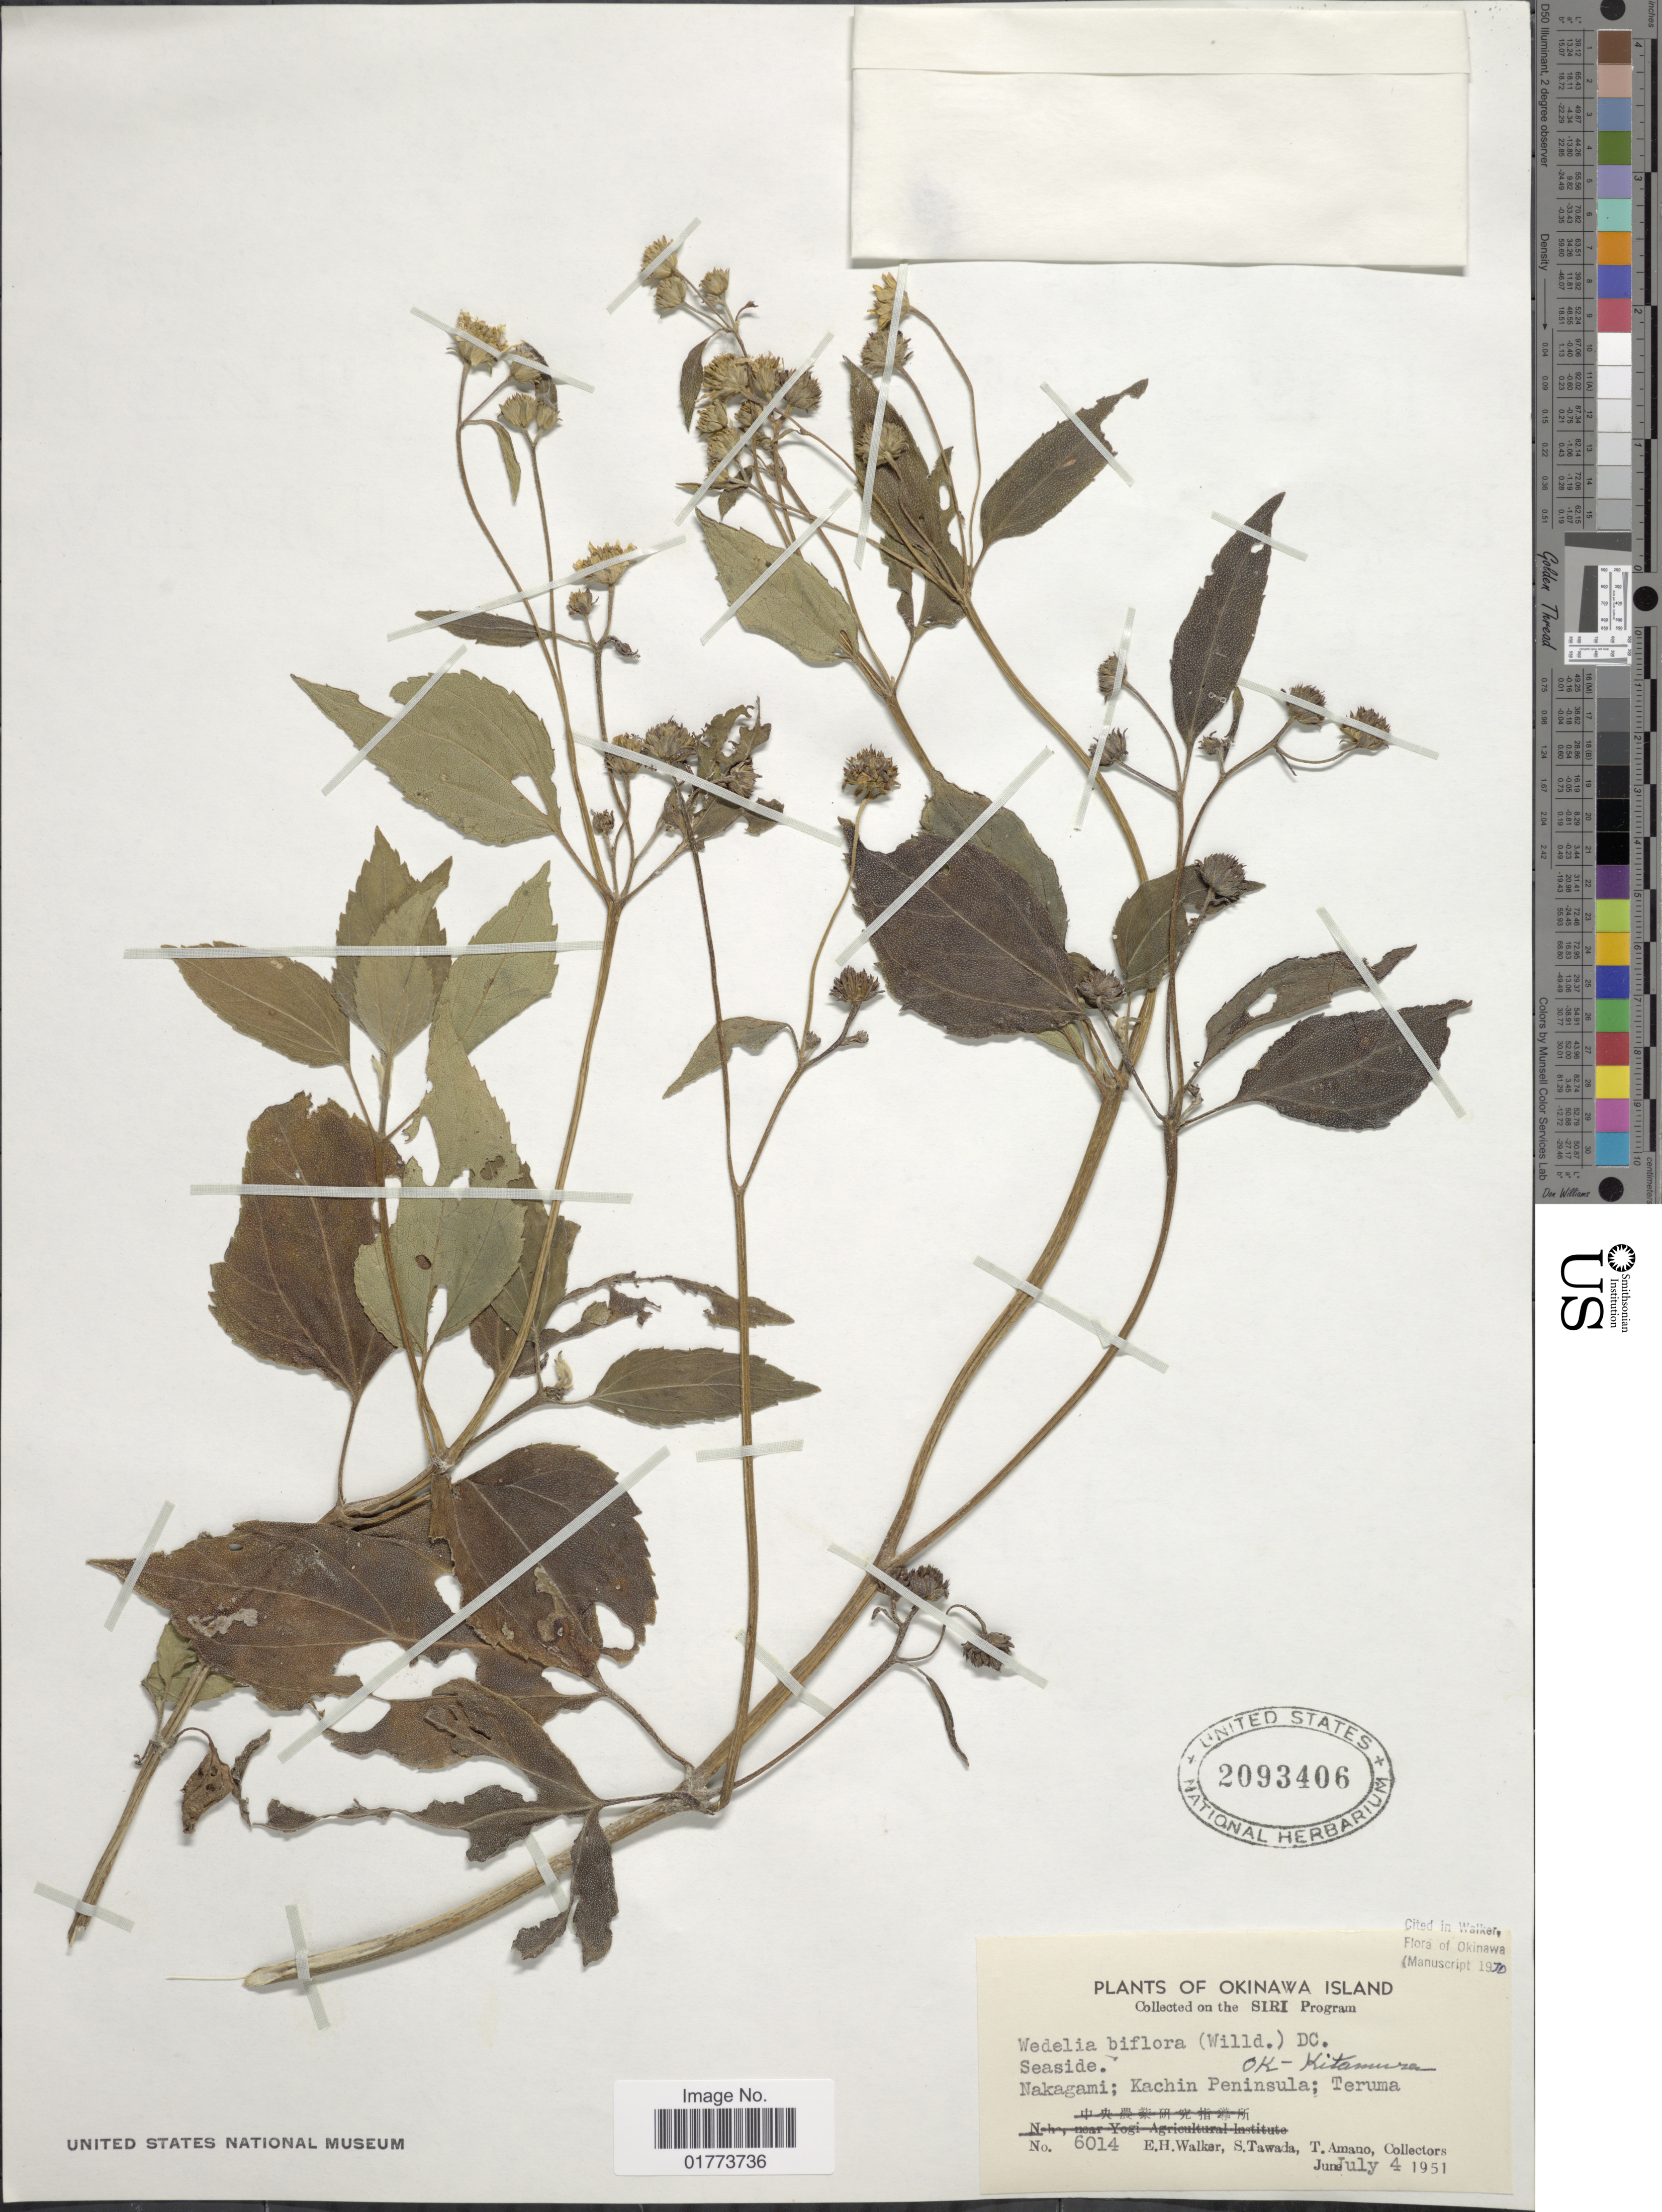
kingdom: Plantae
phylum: Tracheophyta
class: Magnoliopsida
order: Asterales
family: Asteraceae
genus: Wollastonia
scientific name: Wollastonia biflora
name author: (L.) DC.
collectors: E. H. Walker, S. Tawada & T. Amano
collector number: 6014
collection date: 1951-07-04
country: Japan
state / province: Okinawa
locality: Okinawa Island. Nakagami; Kachin Peninsula; Teruma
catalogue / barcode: US 2093406